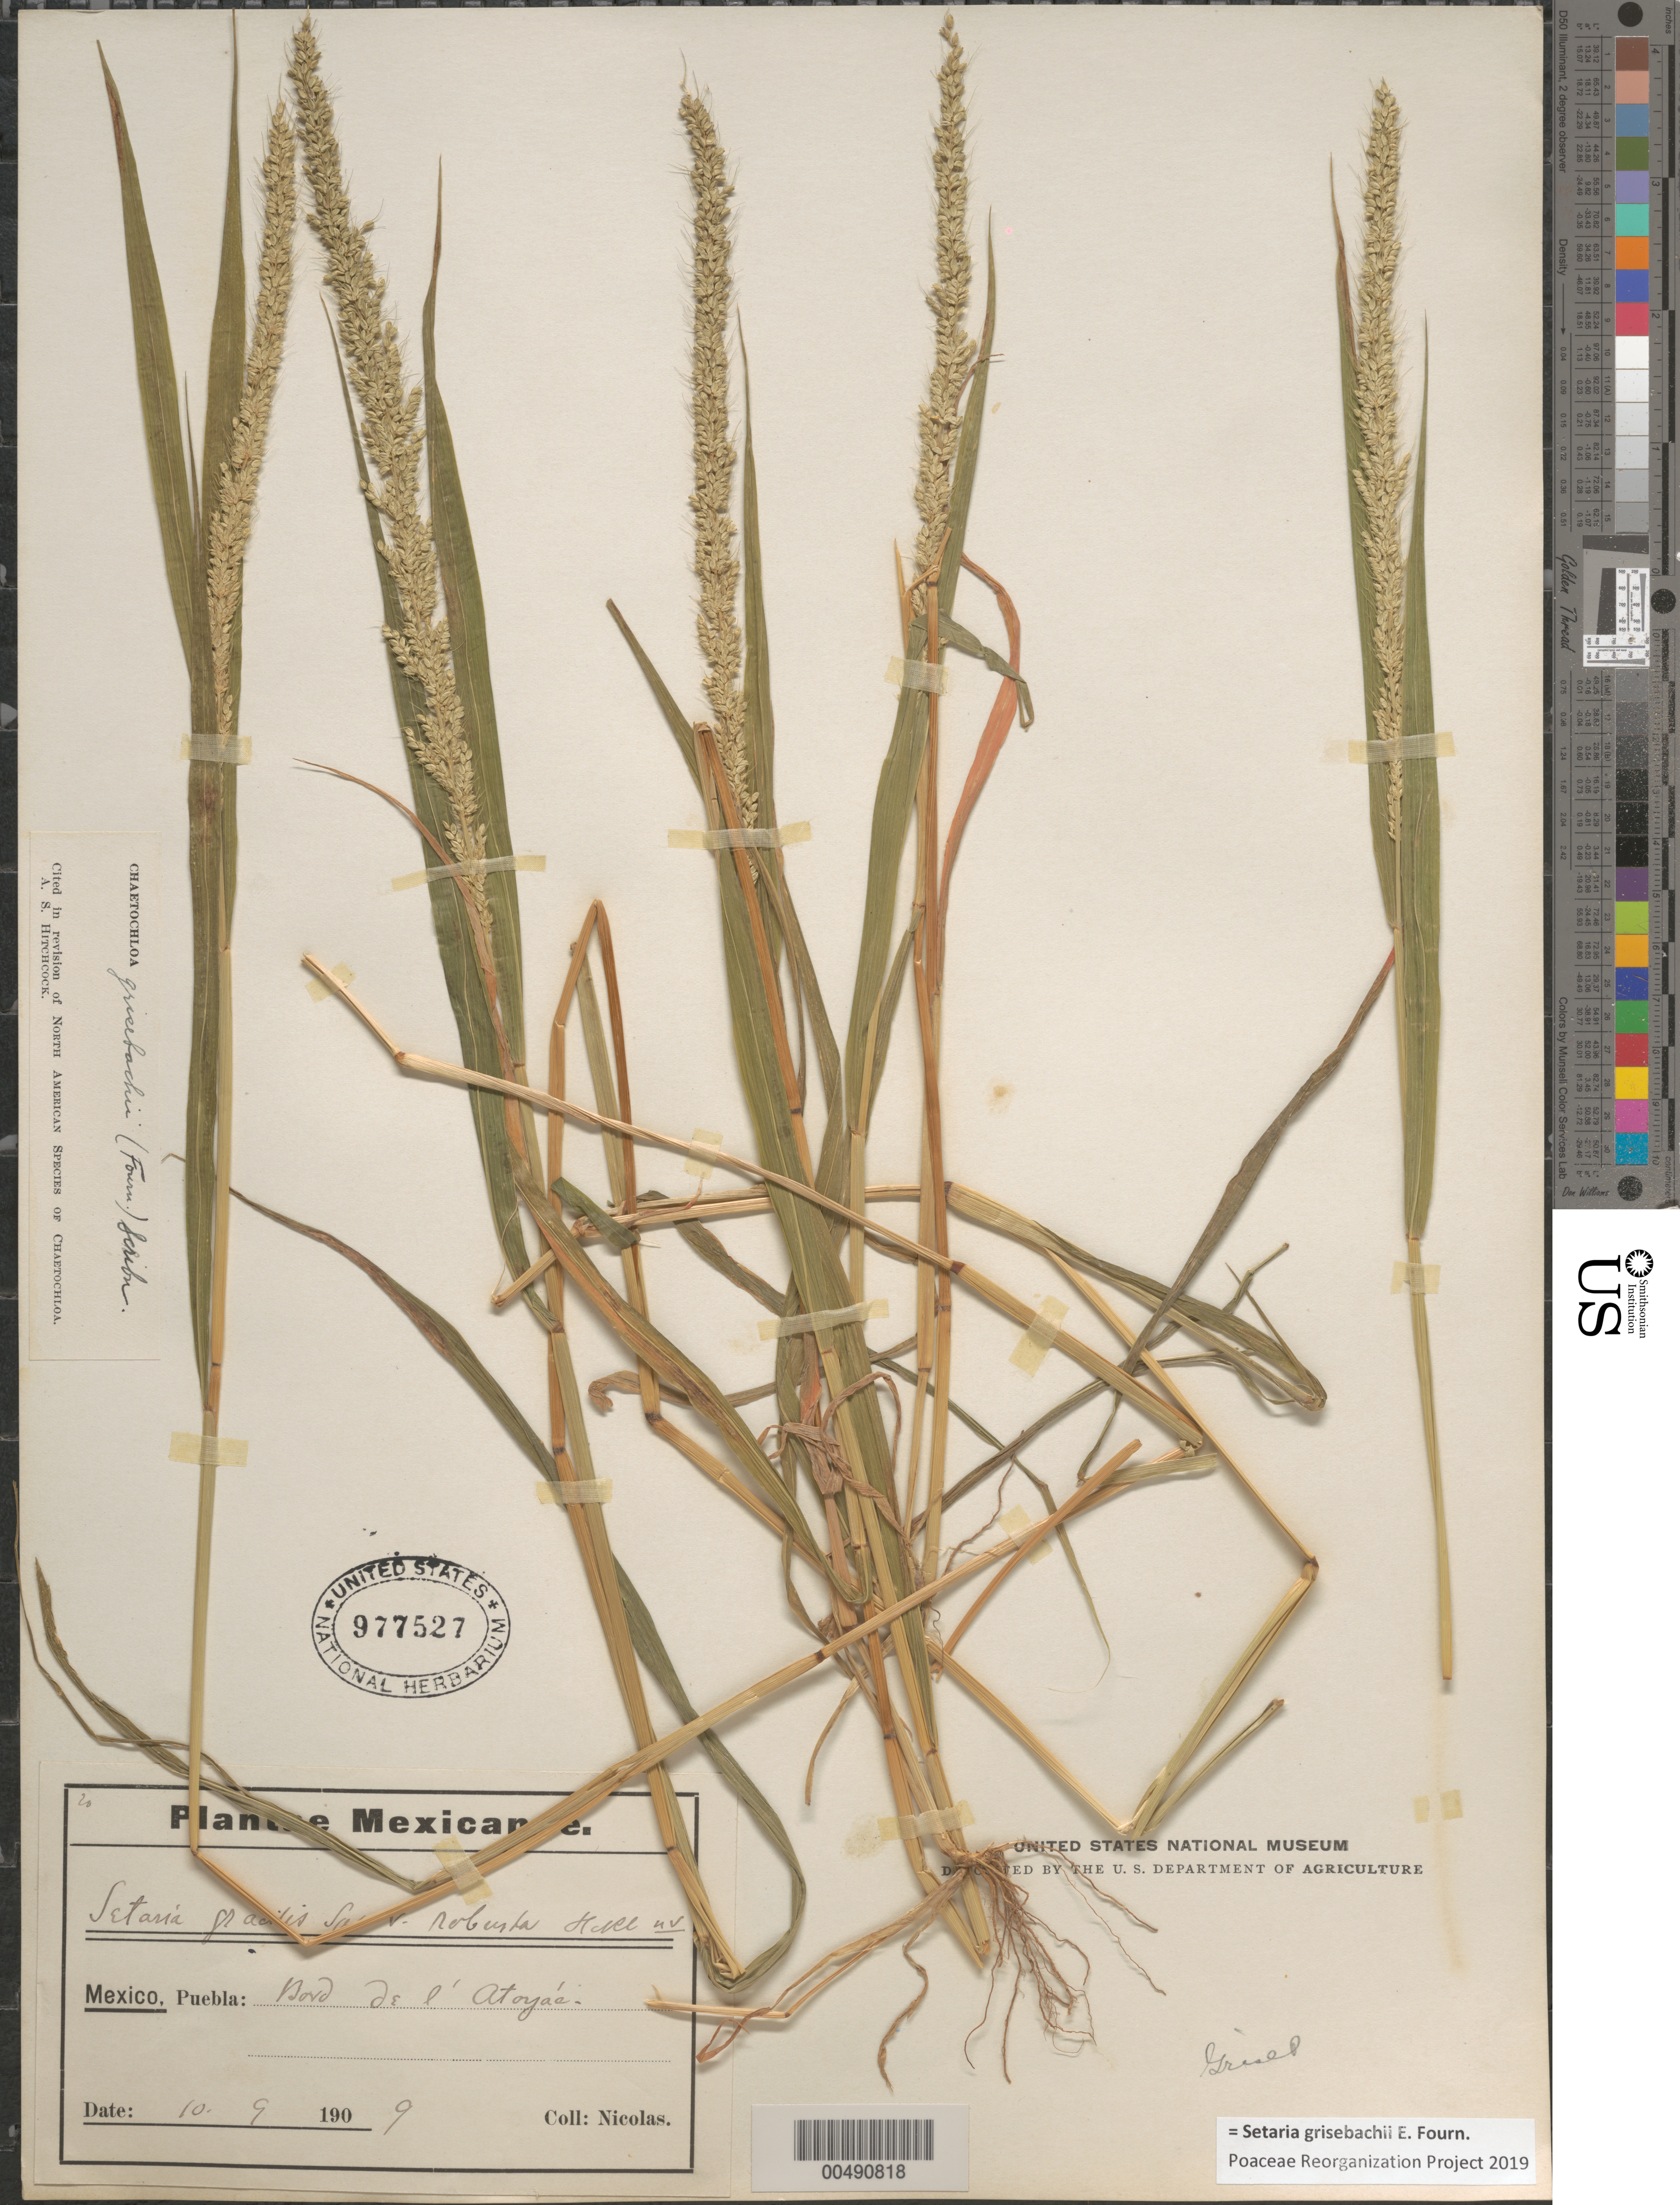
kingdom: Plantae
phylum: Tracheophyta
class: Liliopsida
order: Poales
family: Poaceae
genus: Setaria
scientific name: Setaria grisebachii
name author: E. Fourn.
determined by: Poaceae Reorganization Project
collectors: -. Nicolas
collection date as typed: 10 Sep 1909 or 9 Oct 1909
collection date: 1909-09-10 or 1909-10-09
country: Mexico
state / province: Puebla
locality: N of Atoyác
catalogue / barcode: US 977527